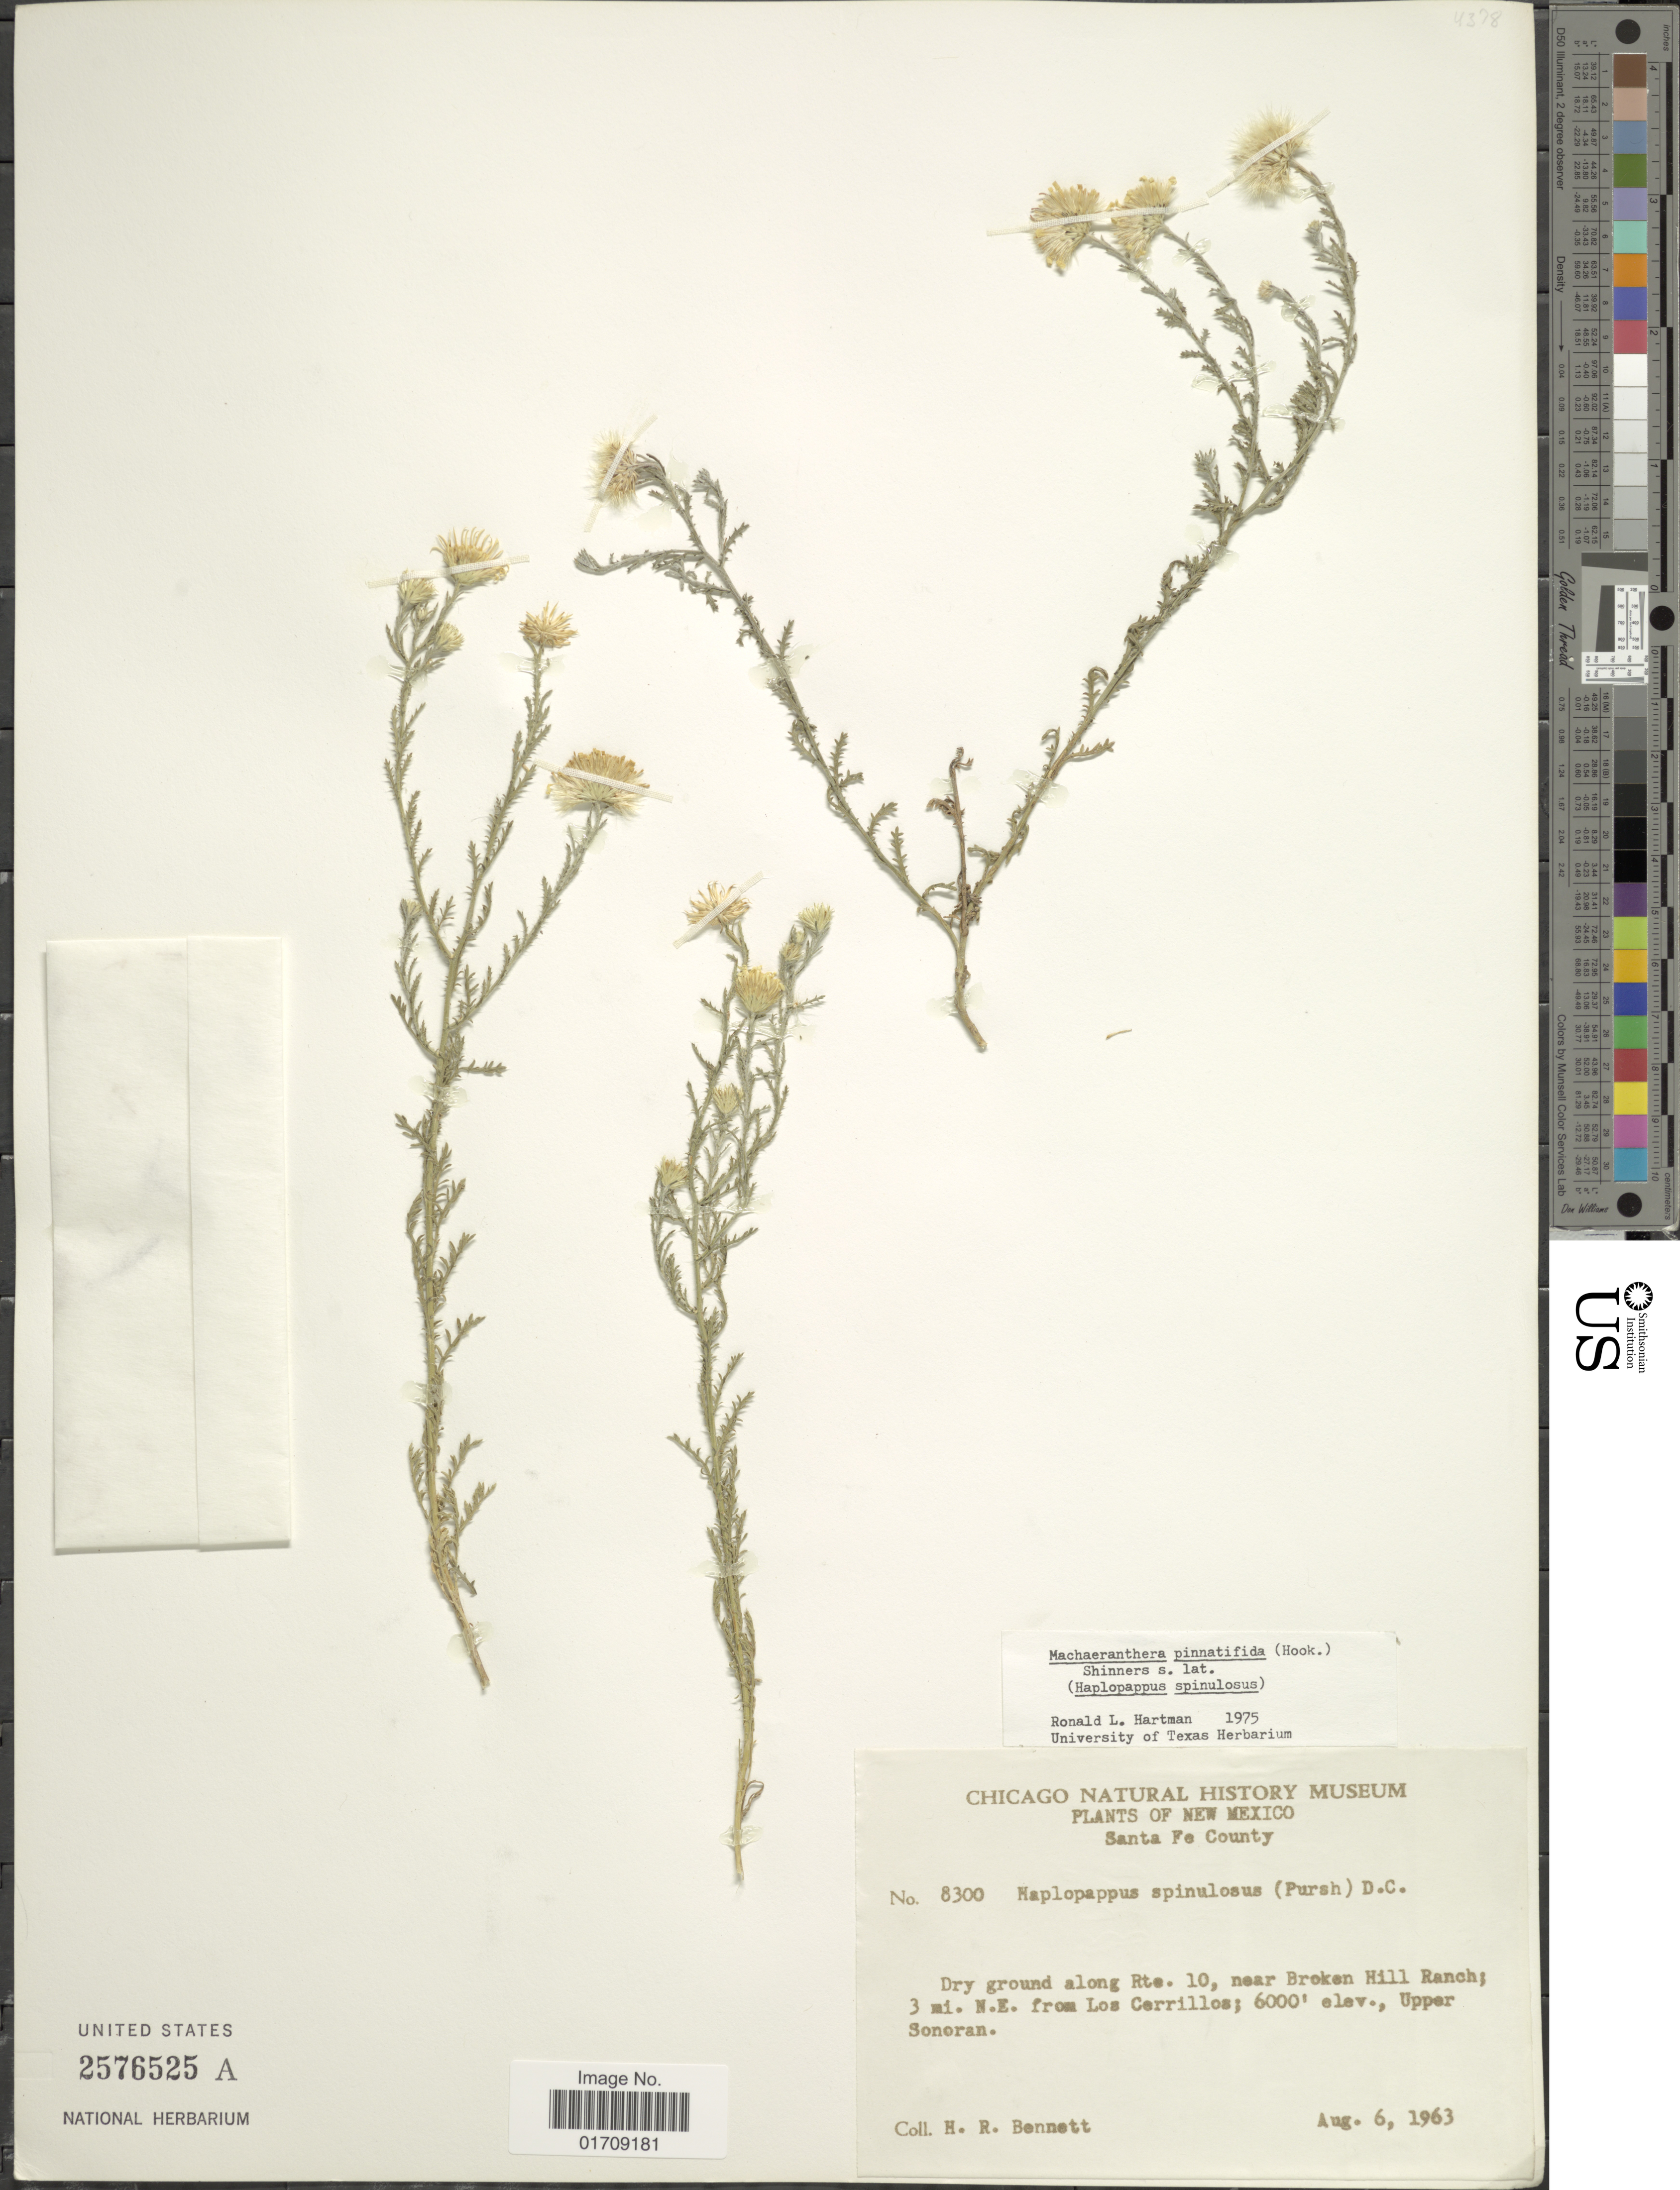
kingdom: Plantae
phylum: Tracheophyta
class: Magnoliopsida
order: Asterales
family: Asteraceae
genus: Machaeranthera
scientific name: Machaeranthera pinnatifida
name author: (Hook.) Shinners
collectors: H. R. Bennett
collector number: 8300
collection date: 1963-08-06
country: United States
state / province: New Mexico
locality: Santa Fe County, along Rte. 10, near Broken Hill Ranch, 3 mi. N. E. from Los Cerillos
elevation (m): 1829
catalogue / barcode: US 2576525A